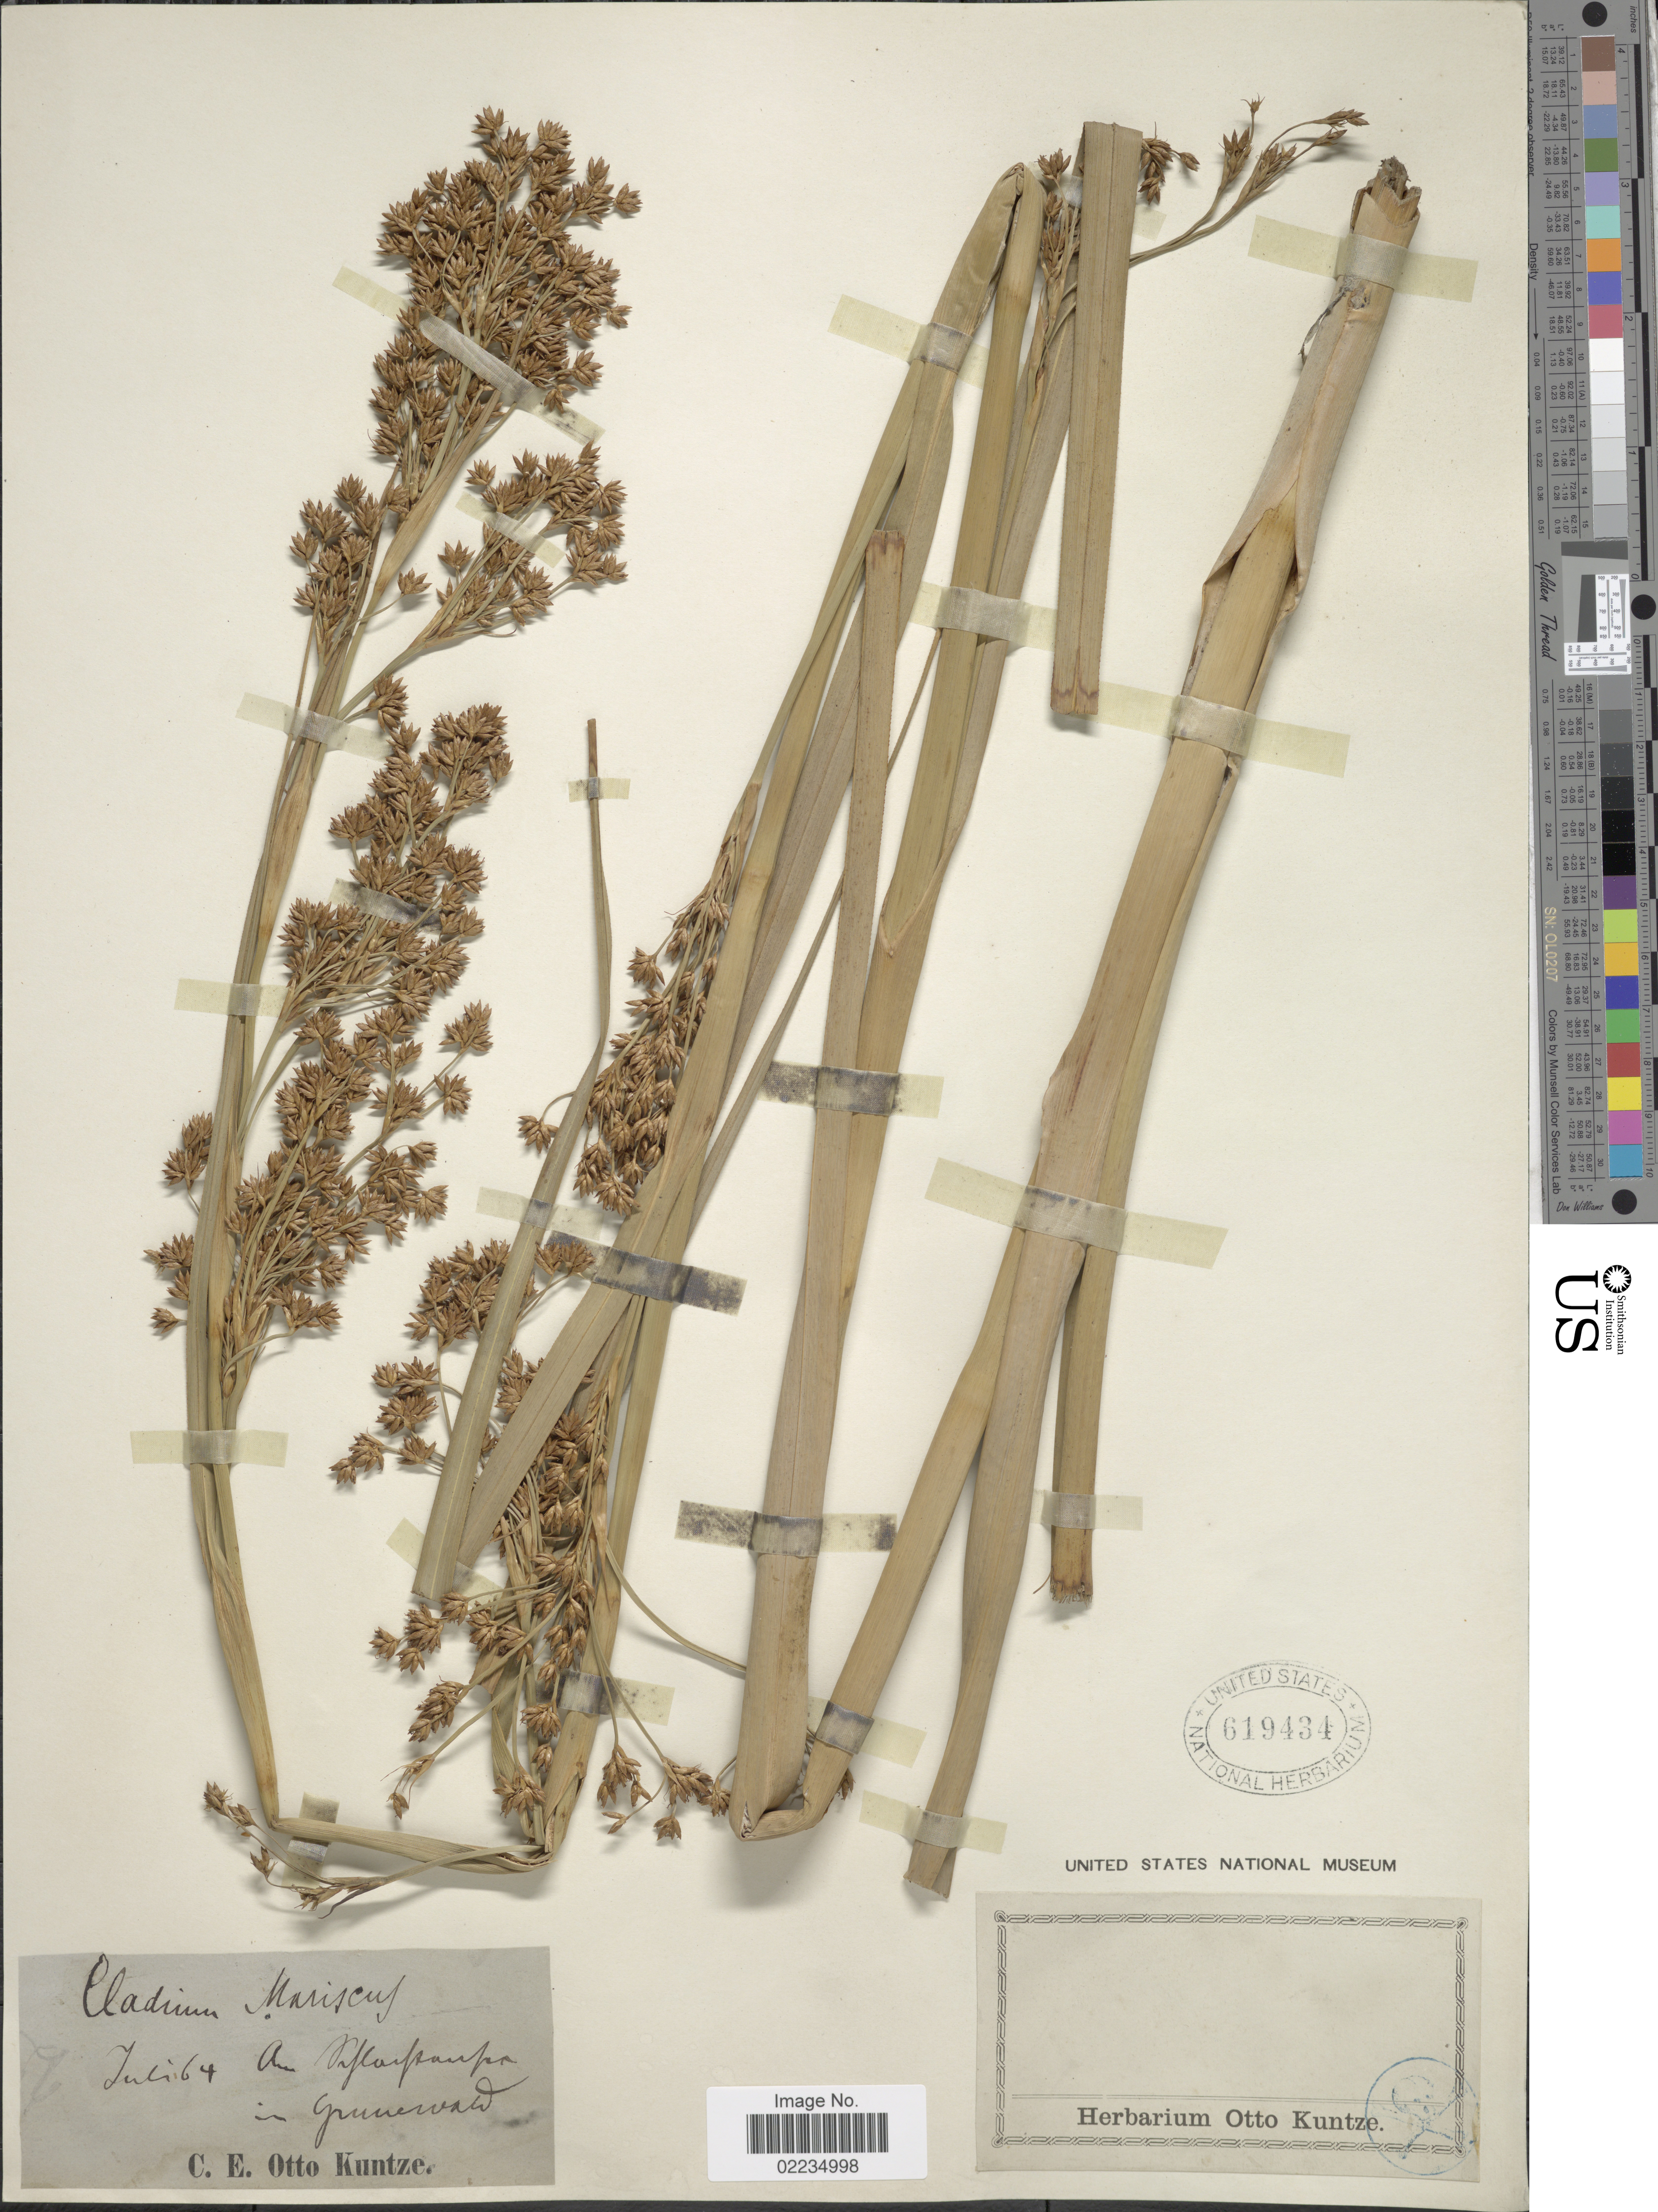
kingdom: Plantae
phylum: Tracheophyta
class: Liliopsida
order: Poales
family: Cyperaceae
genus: Cladium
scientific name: Cladium mariscus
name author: (L.) Pohl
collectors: C.E.O. Kuntze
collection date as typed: Transcribed d/m/y: /7/64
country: Germany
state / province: Berlin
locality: Am Palarpsanfor [interpreted] in Grunewald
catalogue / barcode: US 619434